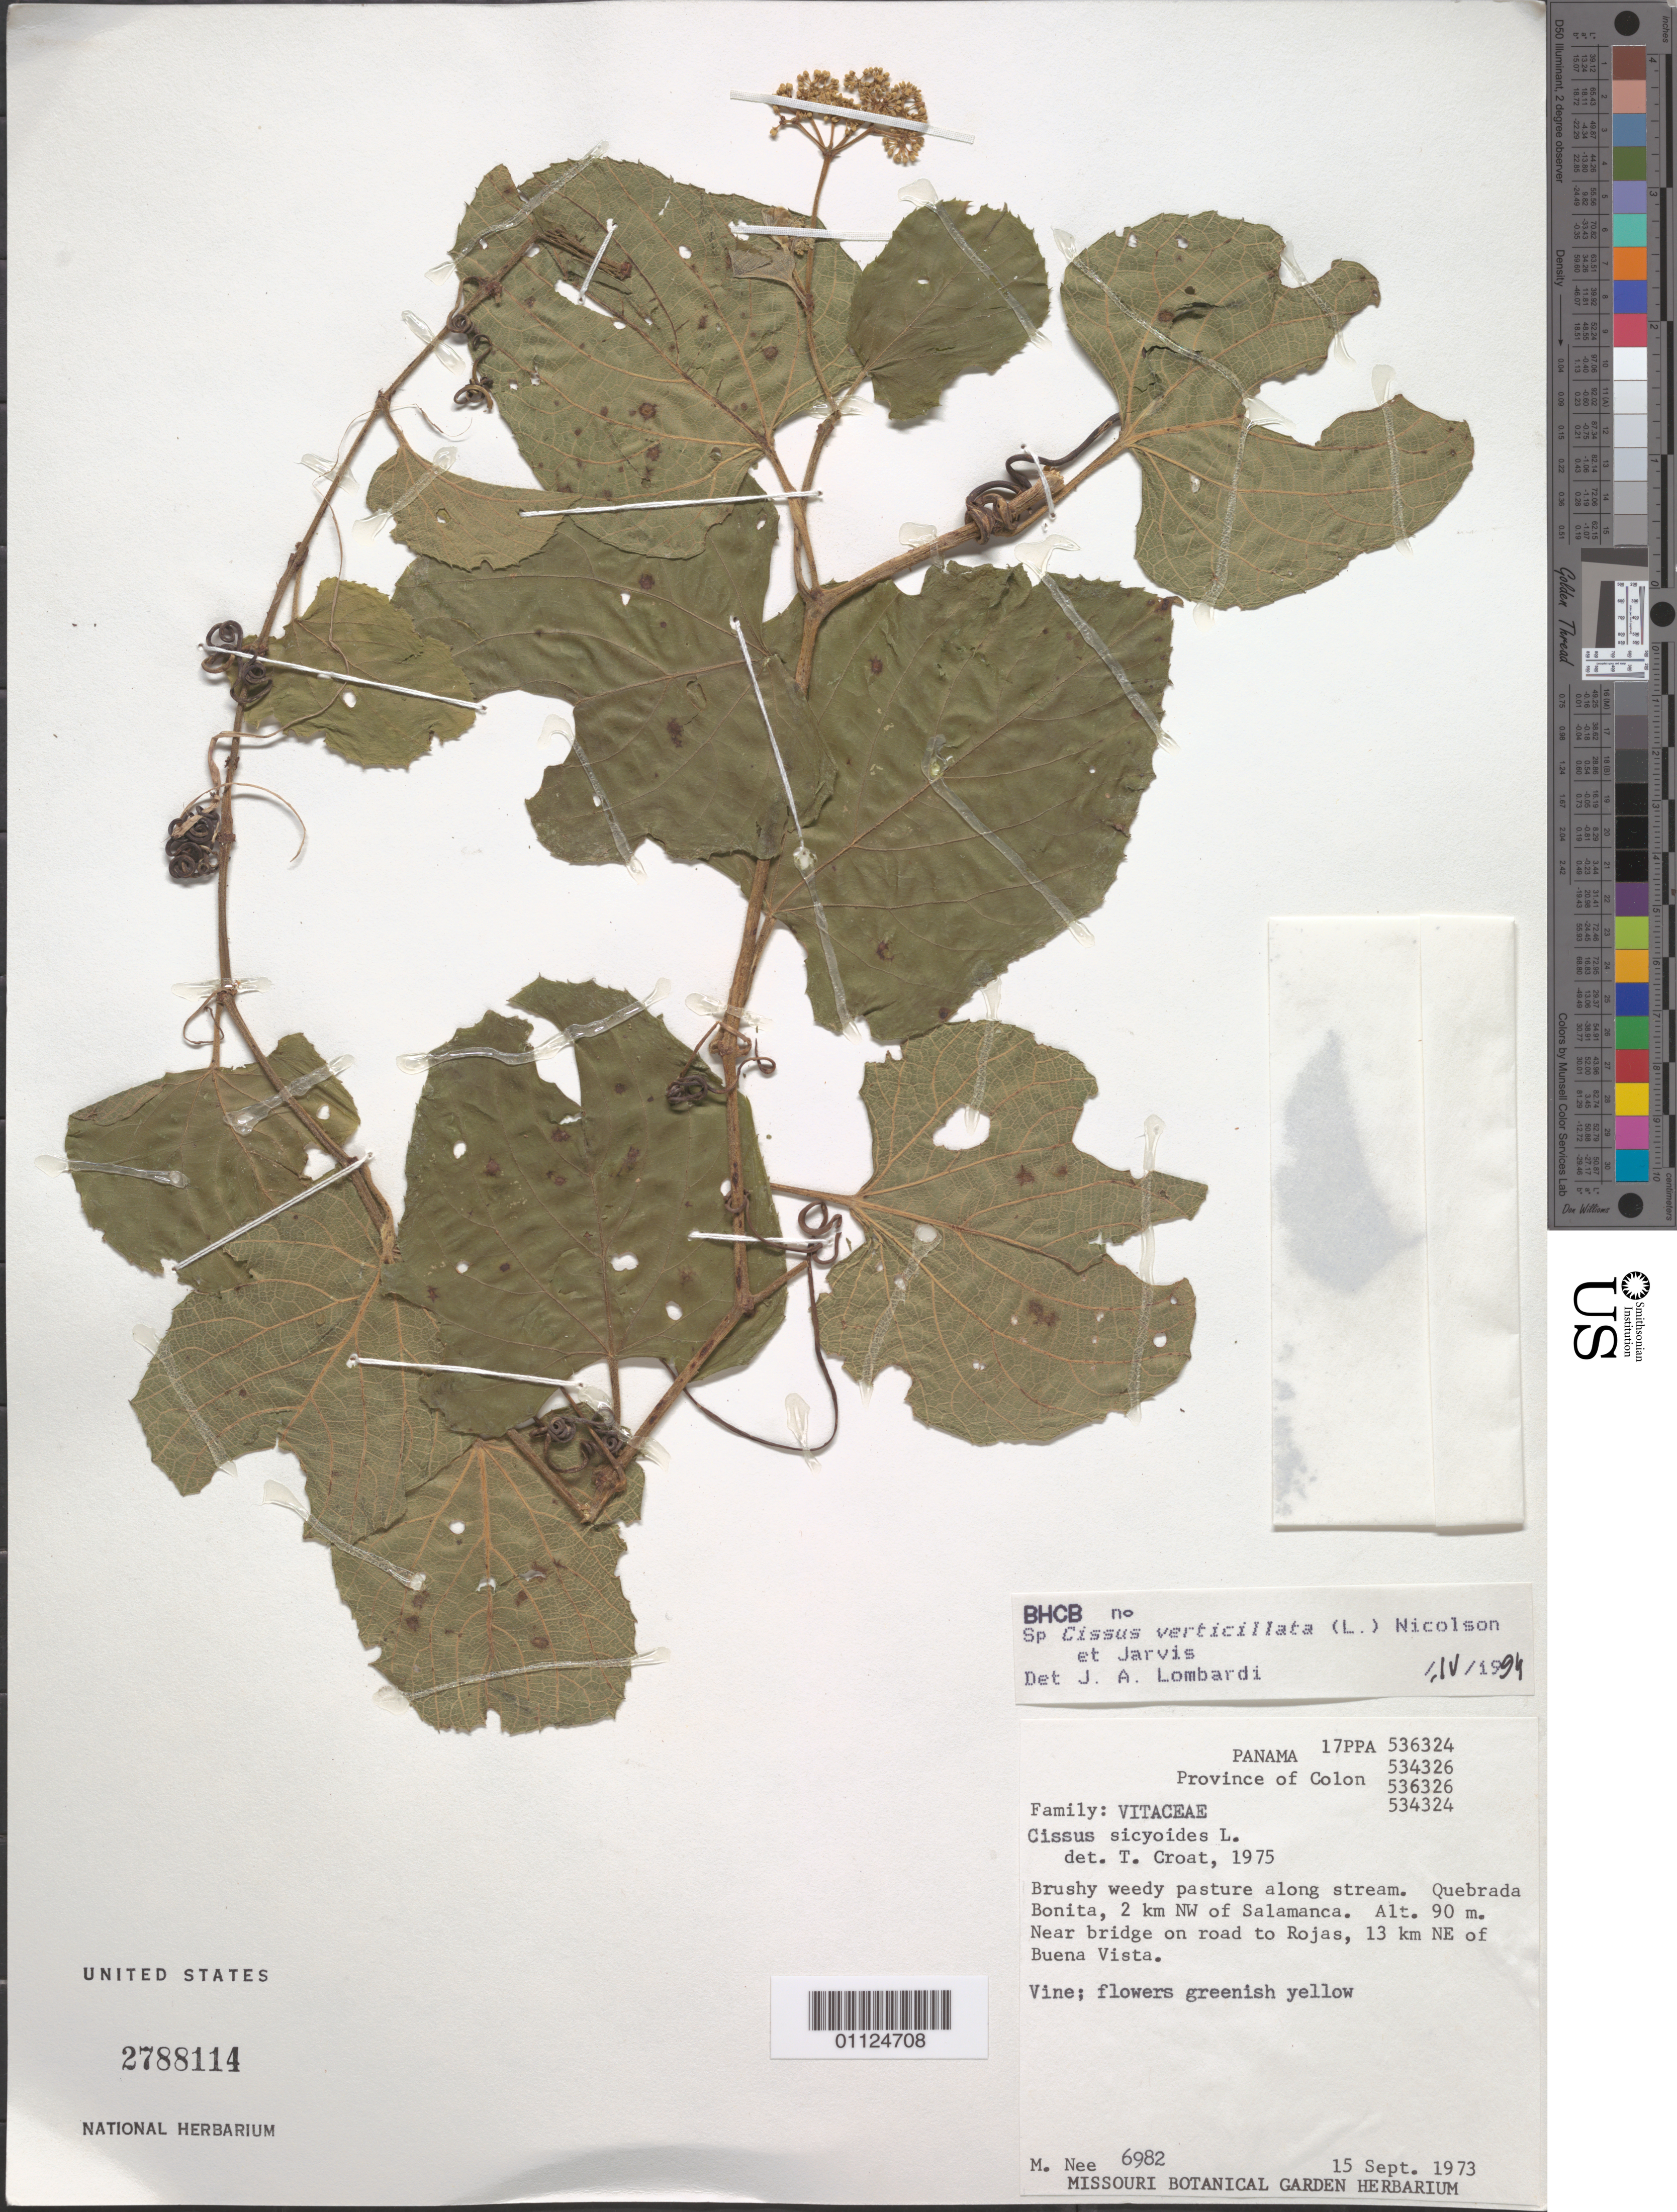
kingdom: Plantae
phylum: Tracheophyta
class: Magnoliopsida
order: Vitales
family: Vitaceae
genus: Cissus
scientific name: Cissus verticillata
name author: (L.) Nicolson & C.E. Jarvis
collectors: N. Nee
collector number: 6982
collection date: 1973-09-15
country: Panama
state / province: Colón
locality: Quebrada Bonita, 2 km NW of Salamanca. Near bridge on road to Rojas, 13 km NE of Buena Vista.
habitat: Brushy weedy pasture along stream. Vine.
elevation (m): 90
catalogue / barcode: US 2788114